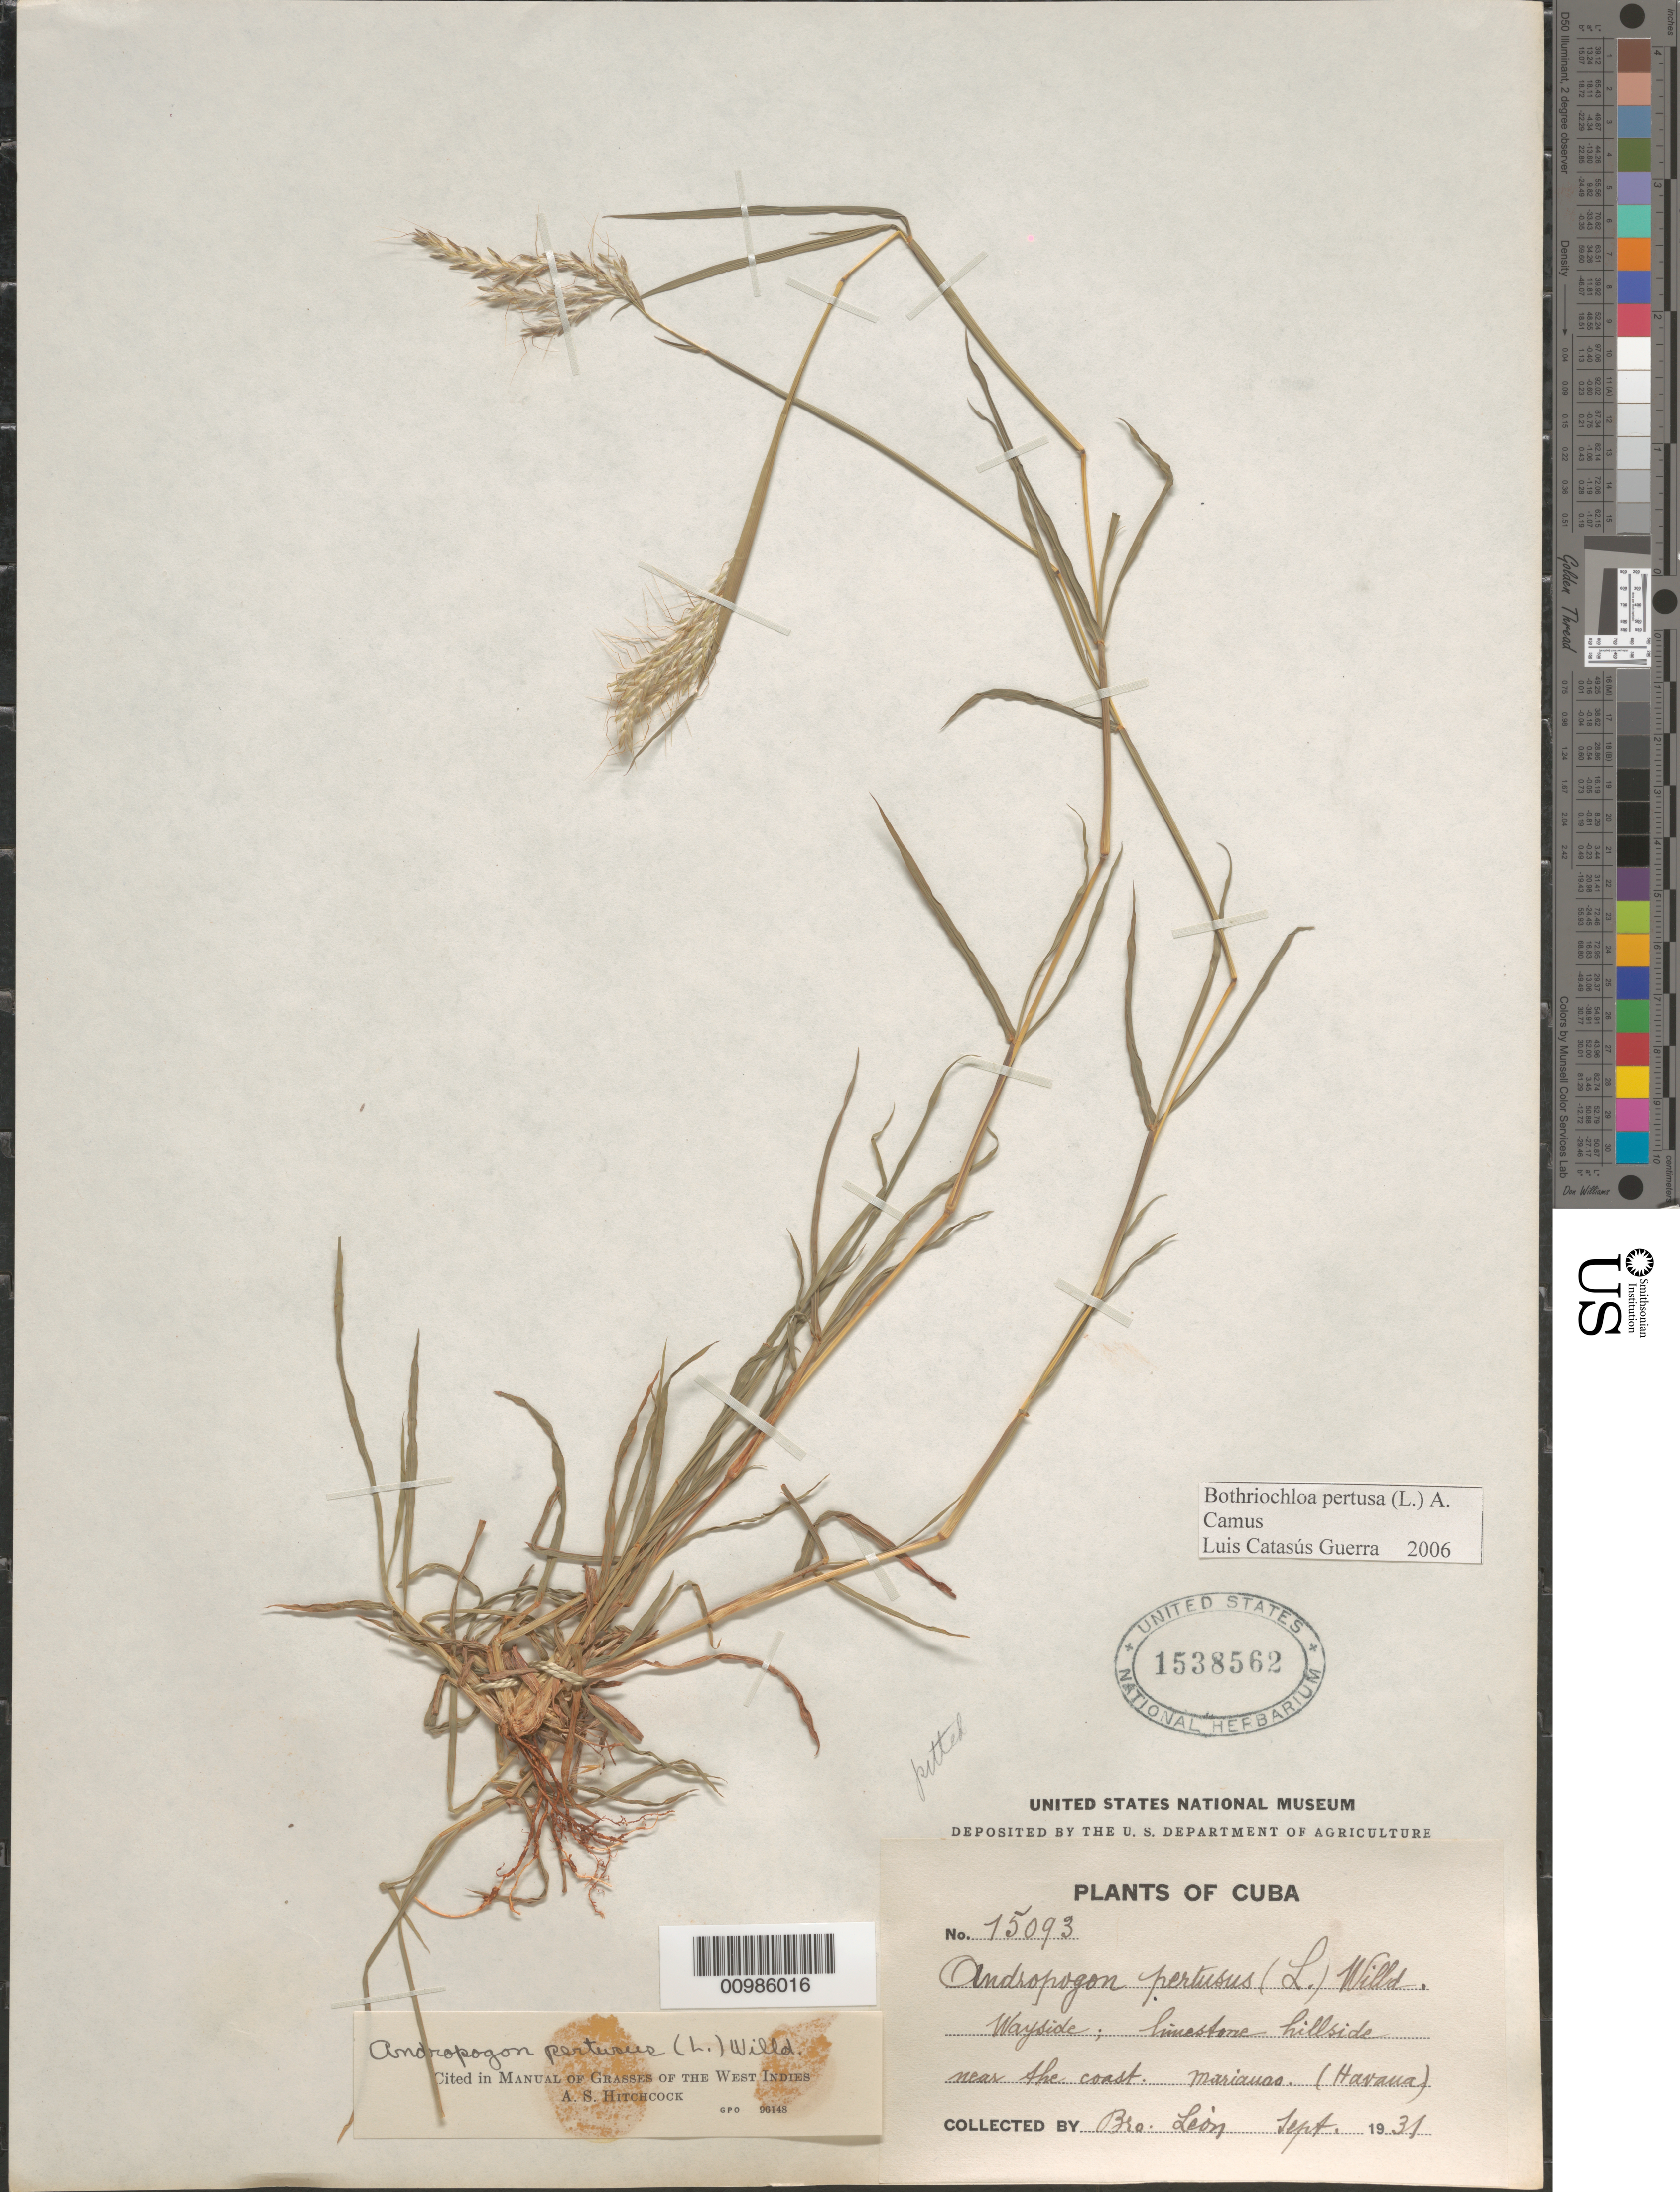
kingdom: Plantae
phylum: Tracheophyta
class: Liliopsida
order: Poales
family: Poaceae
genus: Bothriochloa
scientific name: Bothriochloa pertusa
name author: (L.) A. Camus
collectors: Bro. León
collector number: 15093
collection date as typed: Sep 1931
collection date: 1931-09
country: Cuba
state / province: La Habana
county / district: Municipio Playa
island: Cuba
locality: Marianao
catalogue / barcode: US 1538562